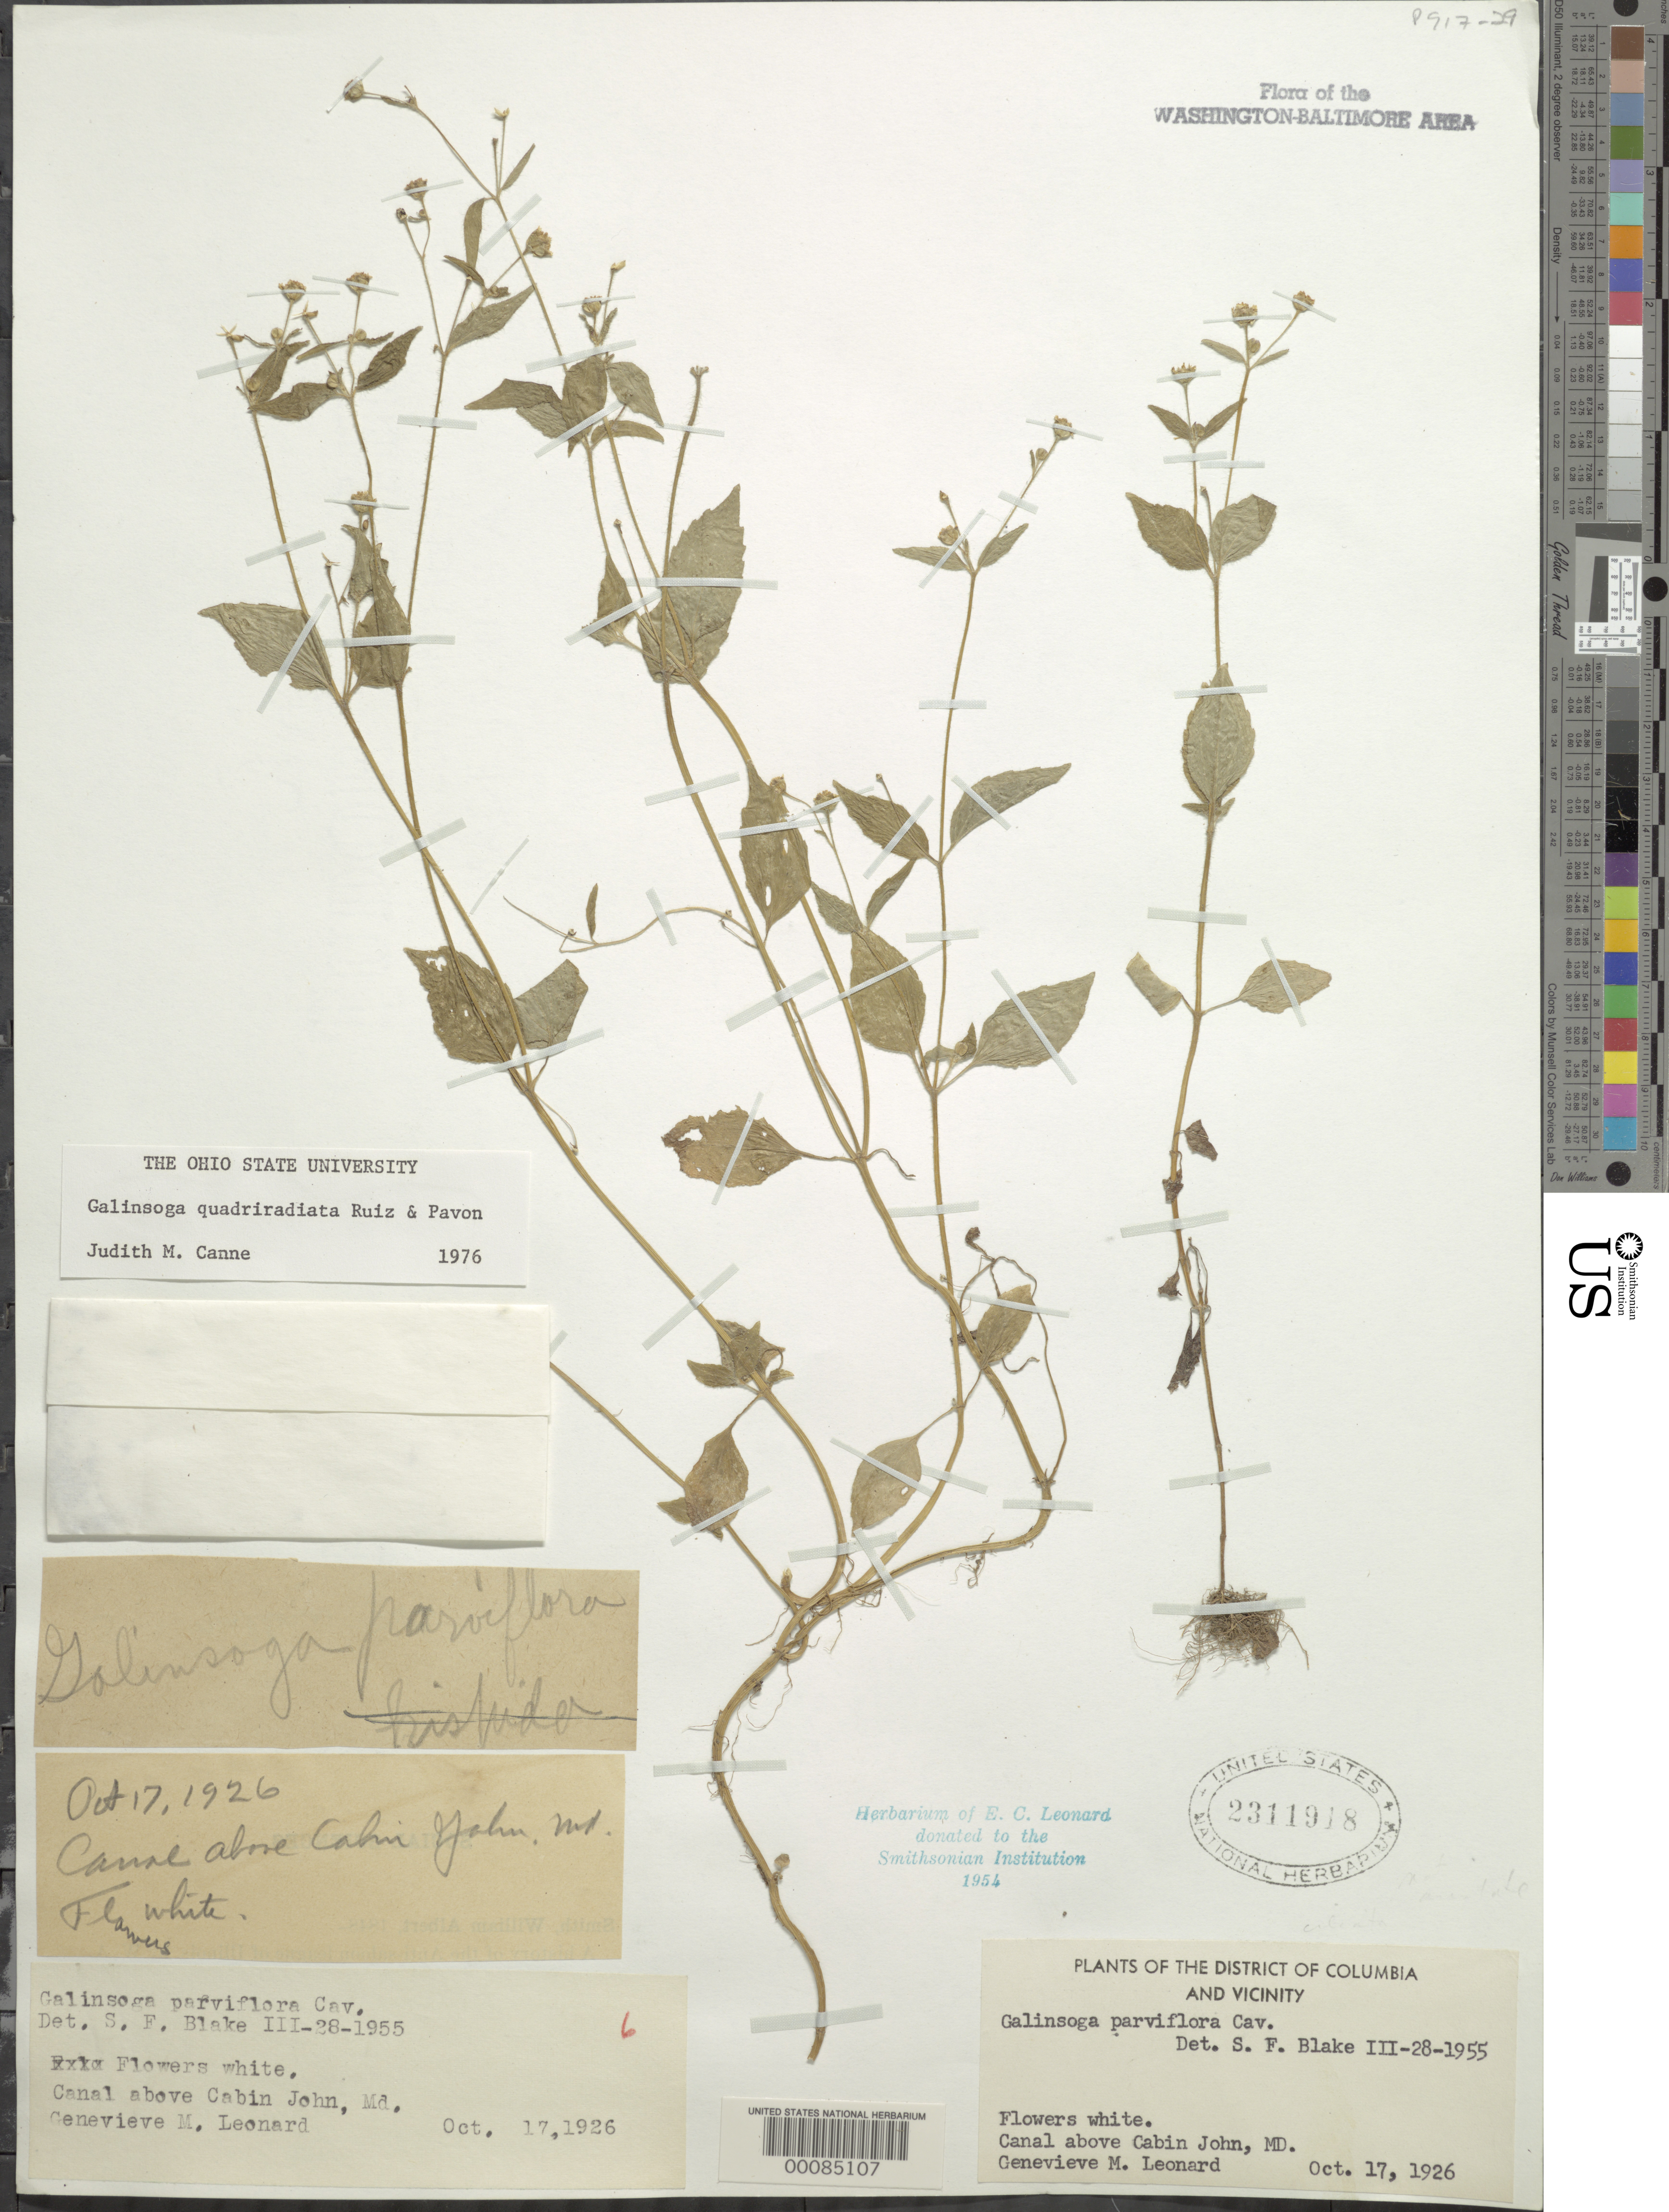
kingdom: Plantae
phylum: Tracheophyta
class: Magnoliopsida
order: Asterales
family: Asteraceae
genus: Galinsoga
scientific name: Galinsoga quadriradiata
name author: Ruiz & Pav.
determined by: Canne-Hilliker, J. M.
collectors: E. C. Leonard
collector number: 926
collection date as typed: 17 Oct 1926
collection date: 1926-10-17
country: United States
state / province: Maryland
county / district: Montgomery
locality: Canal above Cabin John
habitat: Flood plain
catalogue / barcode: US 2311918